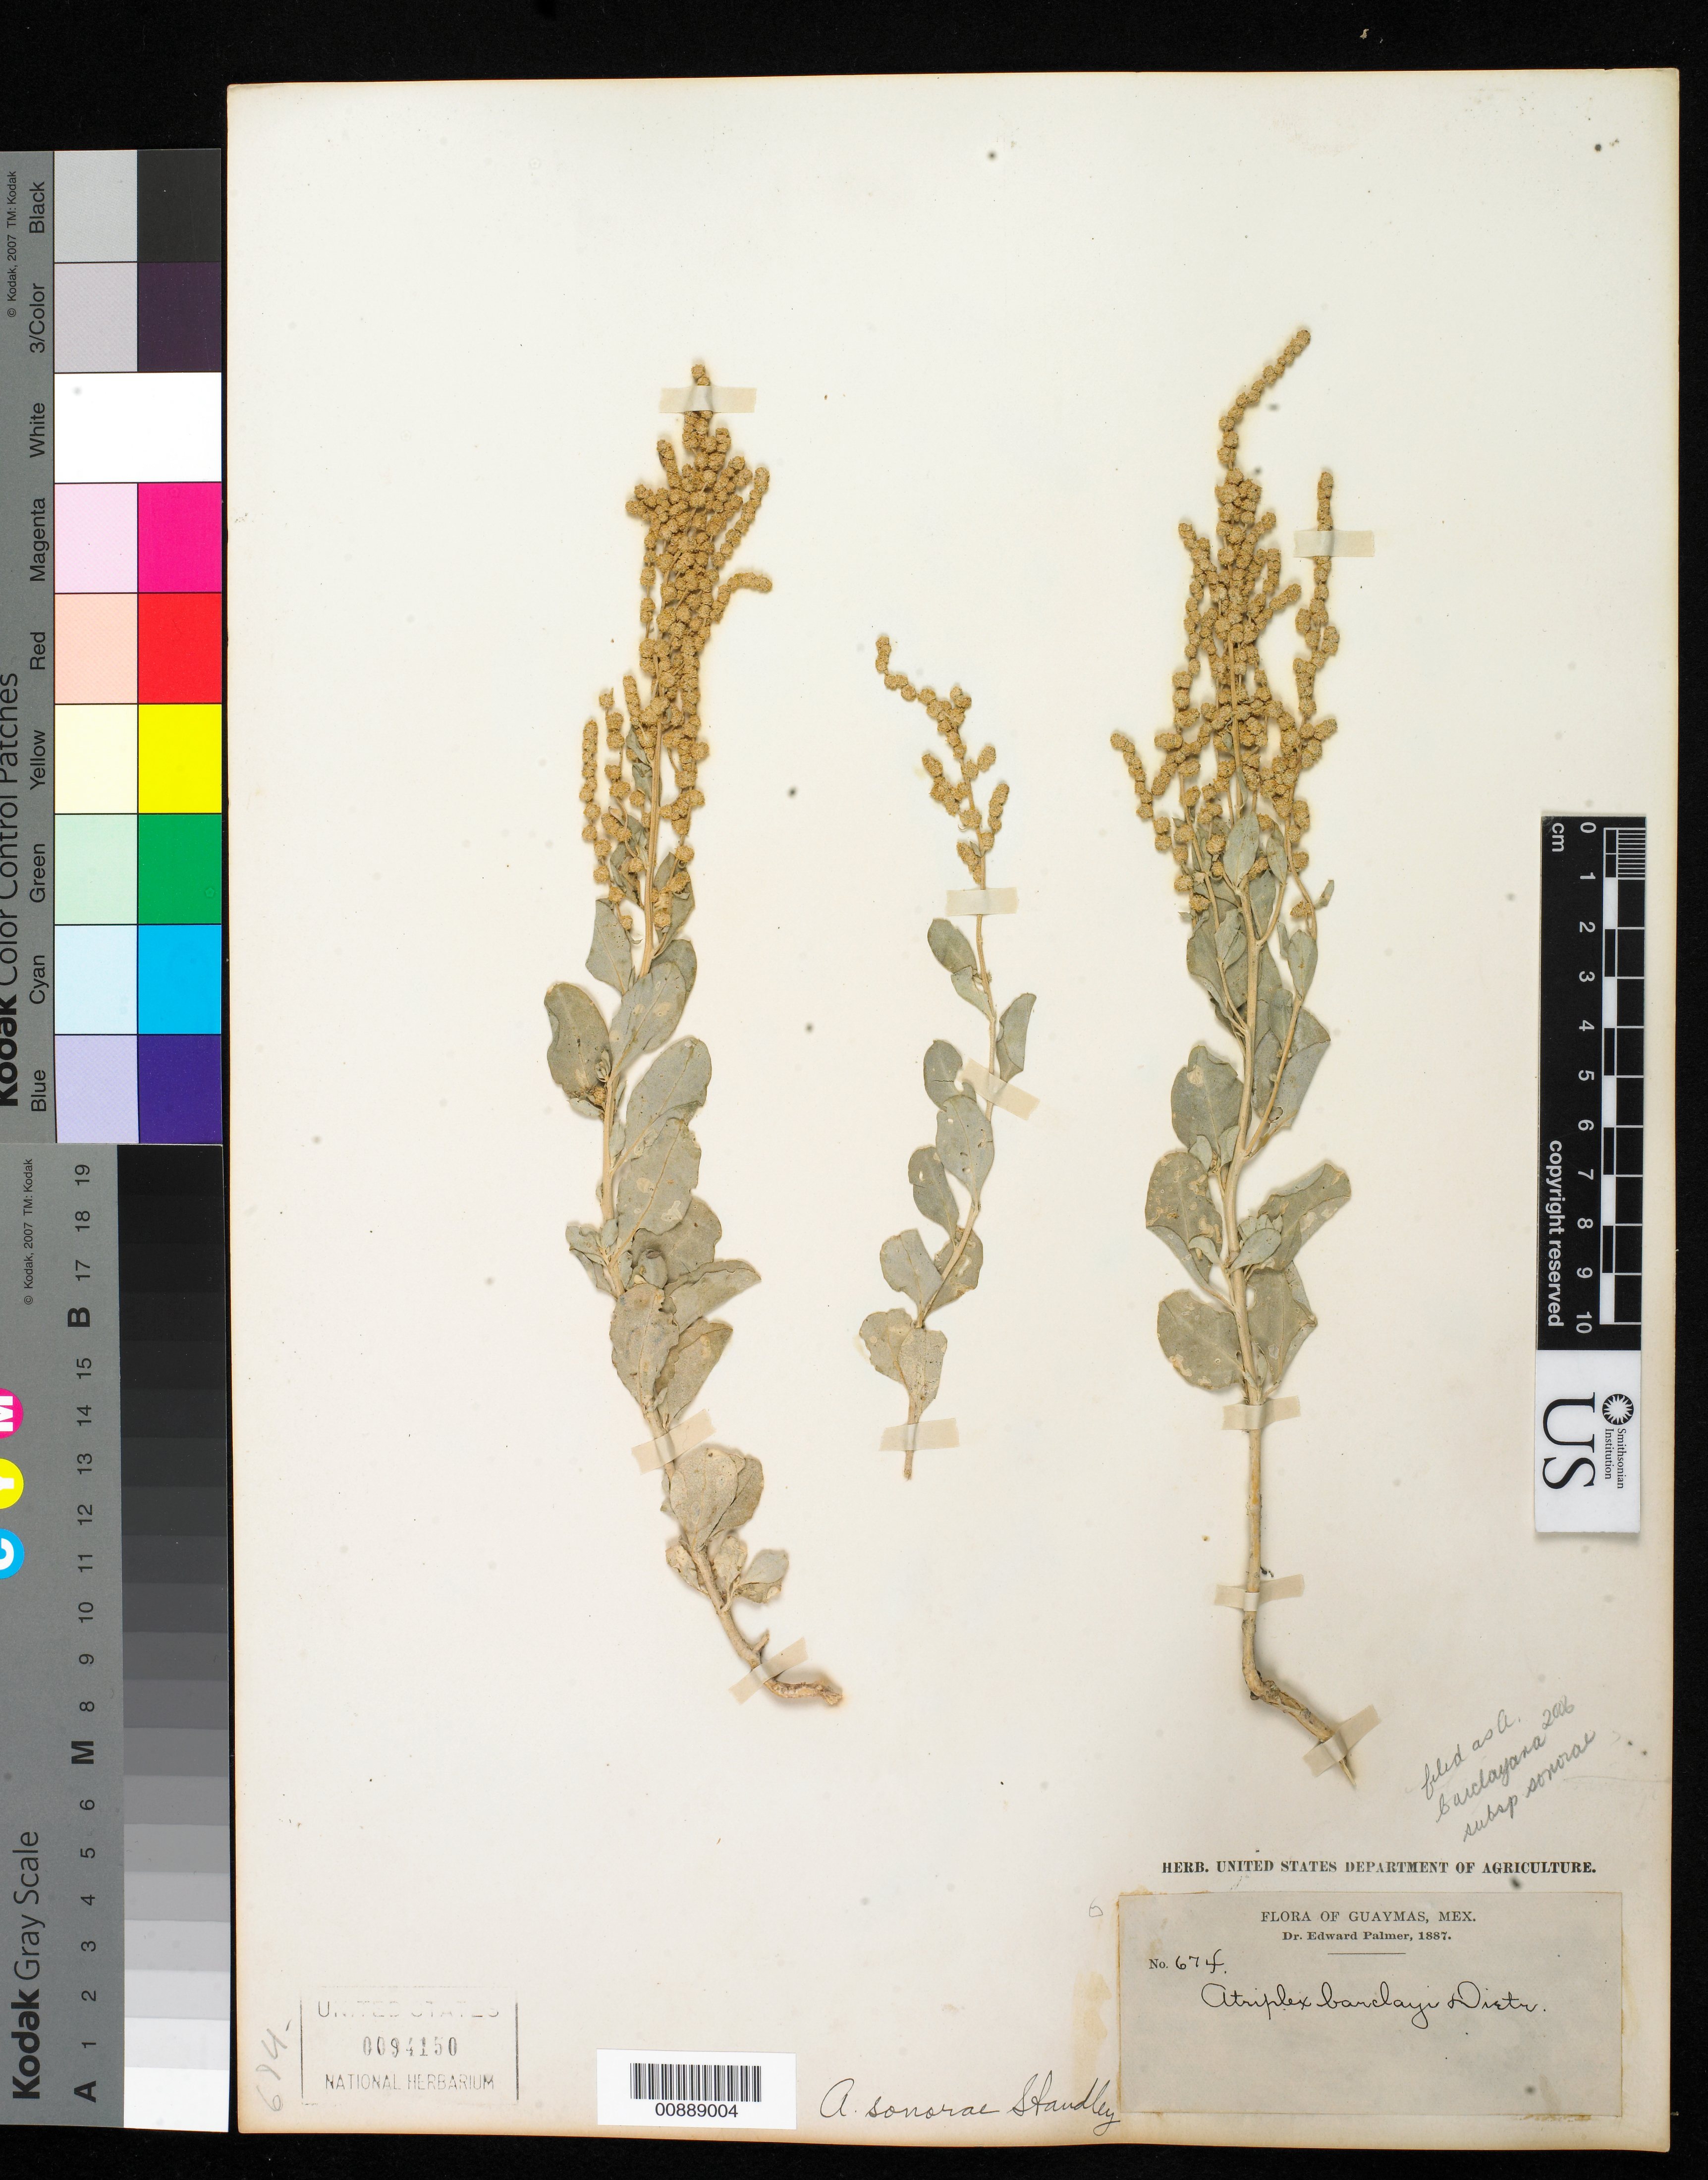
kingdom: Plantae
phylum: Tracheophyta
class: Magnoliopsida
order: Caryophyllales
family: Amaranthaceae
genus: Atriplex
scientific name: Atriplex barclayana subsp. sonorae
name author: (Standl.) H.M. Hall & Clem.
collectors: E. Palmer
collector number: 674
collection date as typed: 1887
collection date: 1887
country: Mexico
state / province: Sonora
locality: Guaymas, Sonora.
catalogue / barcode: US 94150